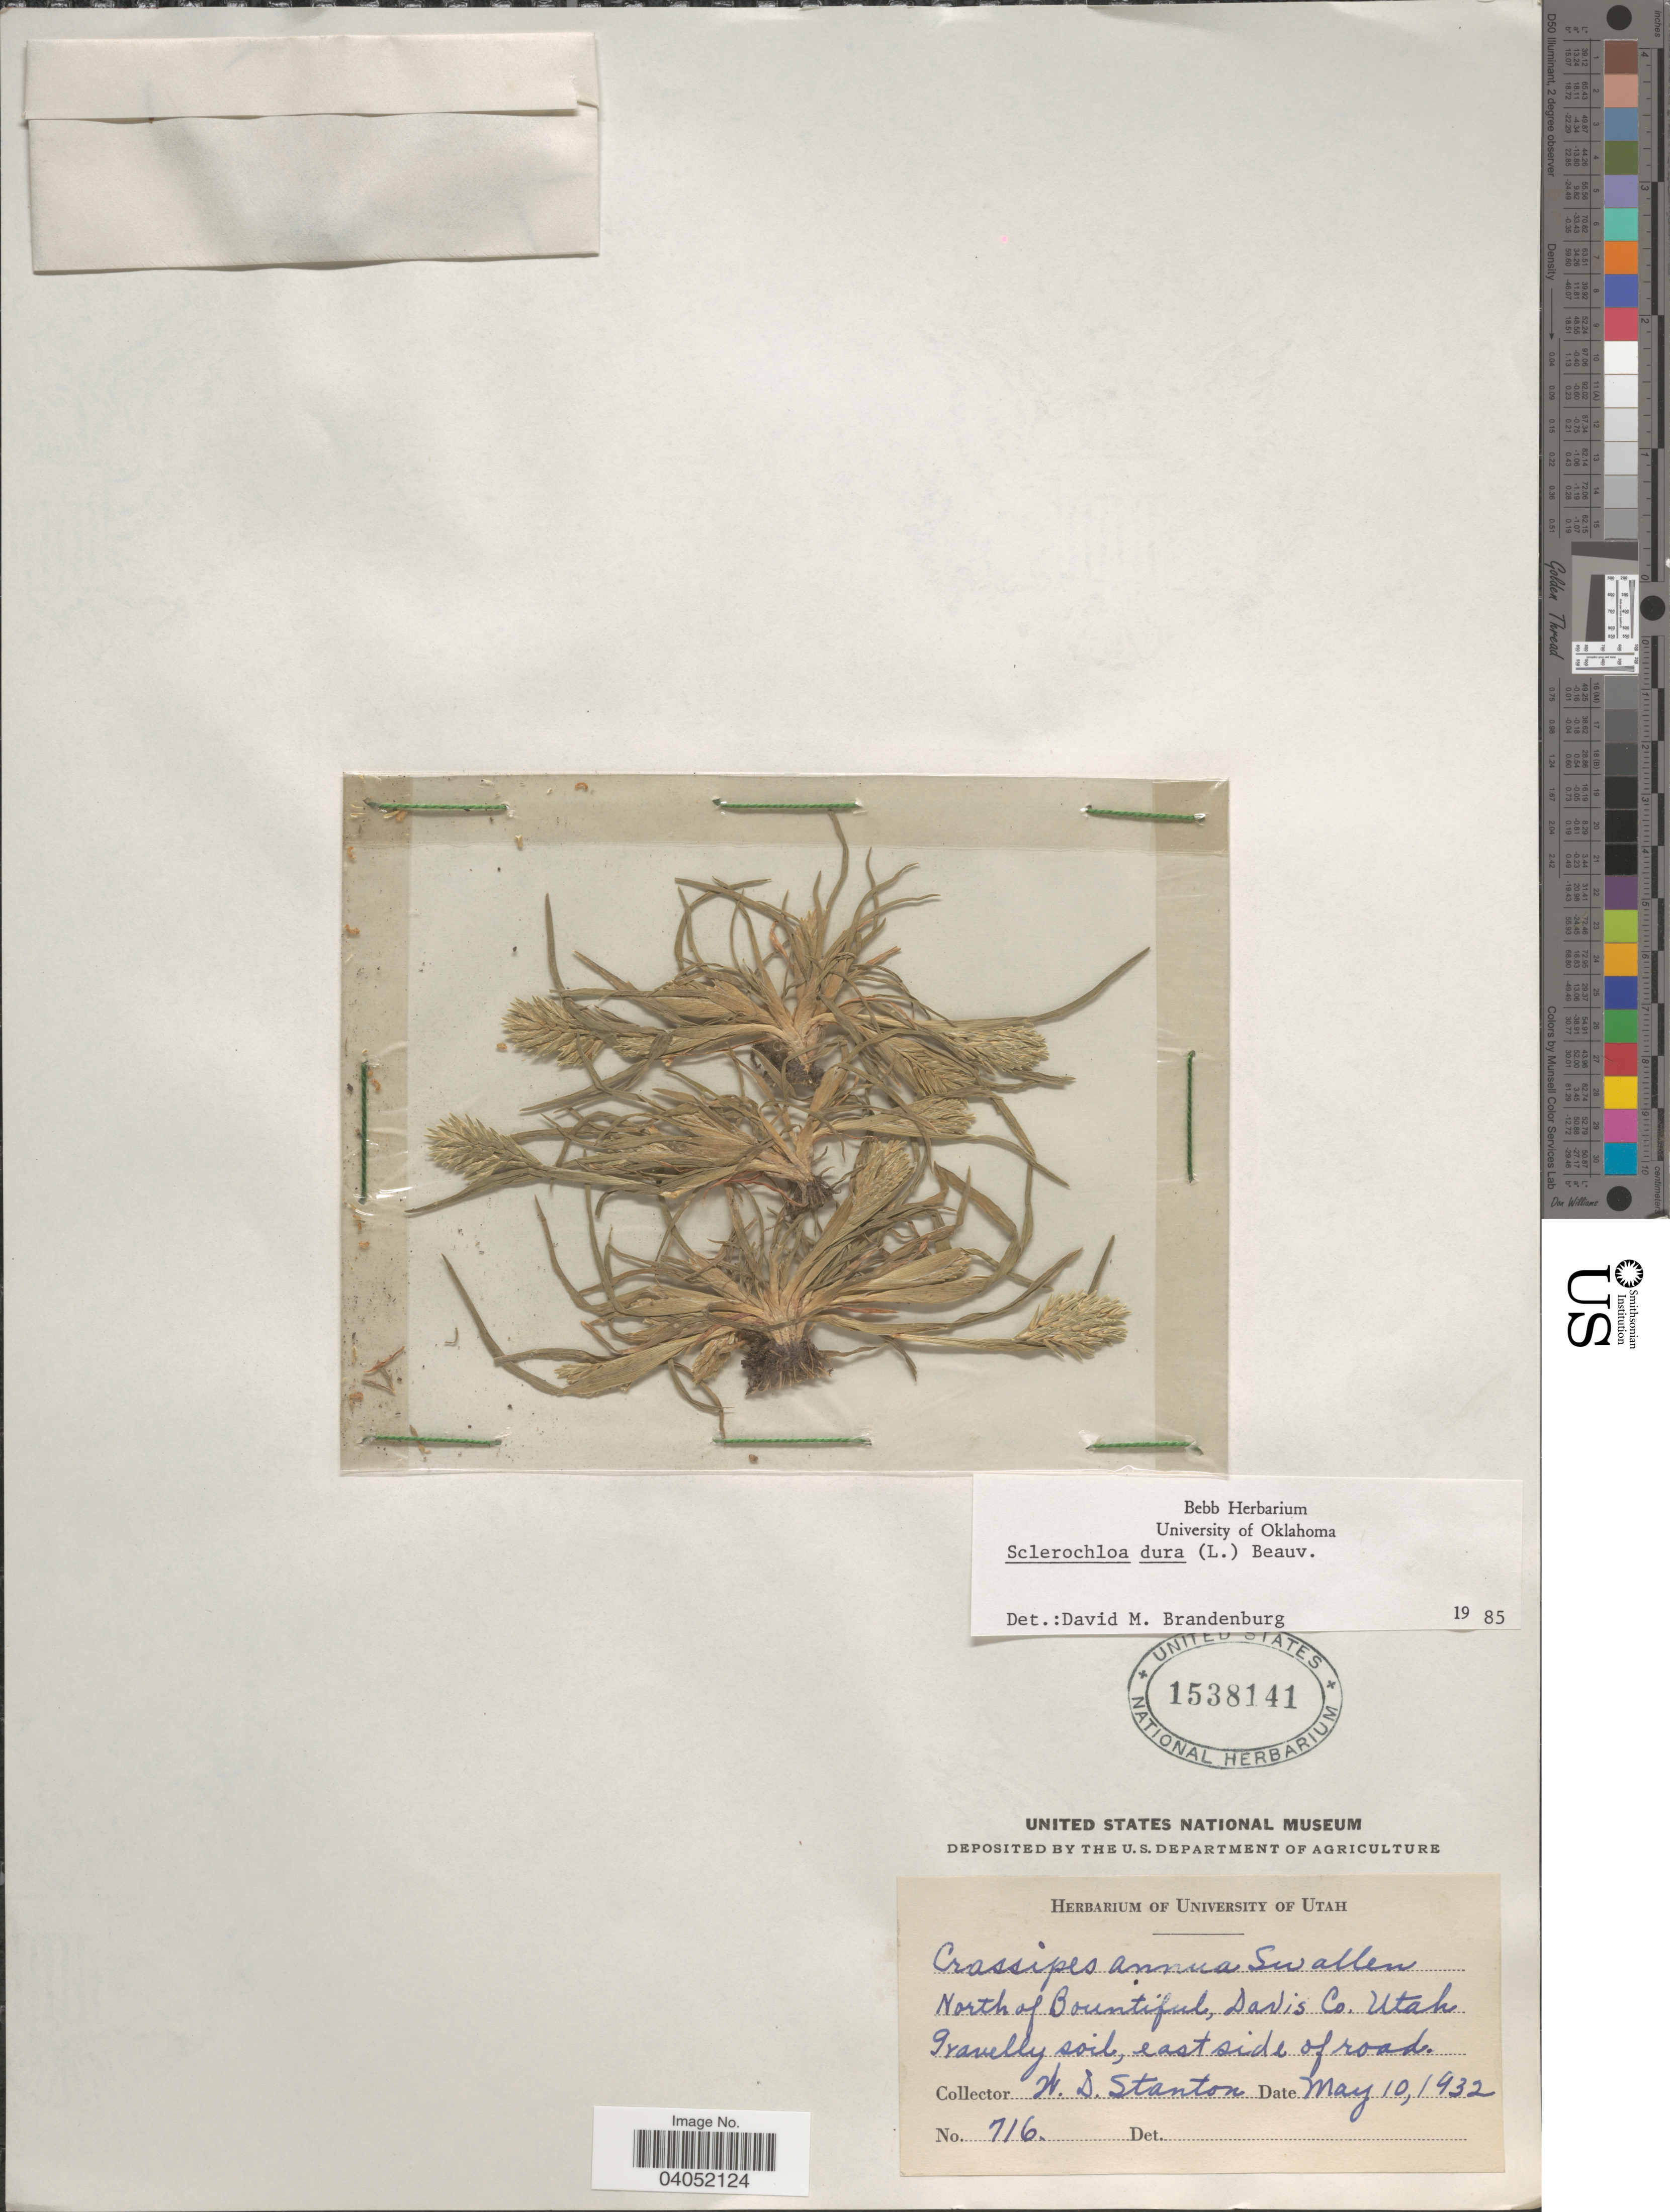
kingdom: Plantae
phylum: Tracheophyta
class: Liliopsida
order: Poales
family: Poaceae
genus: Sclerochloa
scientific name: Sclerochloa dura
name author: (L.) P. Beauv.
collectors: W. Stanton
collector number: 716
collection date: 1932-05-10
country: United States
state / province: Utah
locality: North of Bountiful, Davis Co. East side of road.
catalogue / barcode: US 1538141